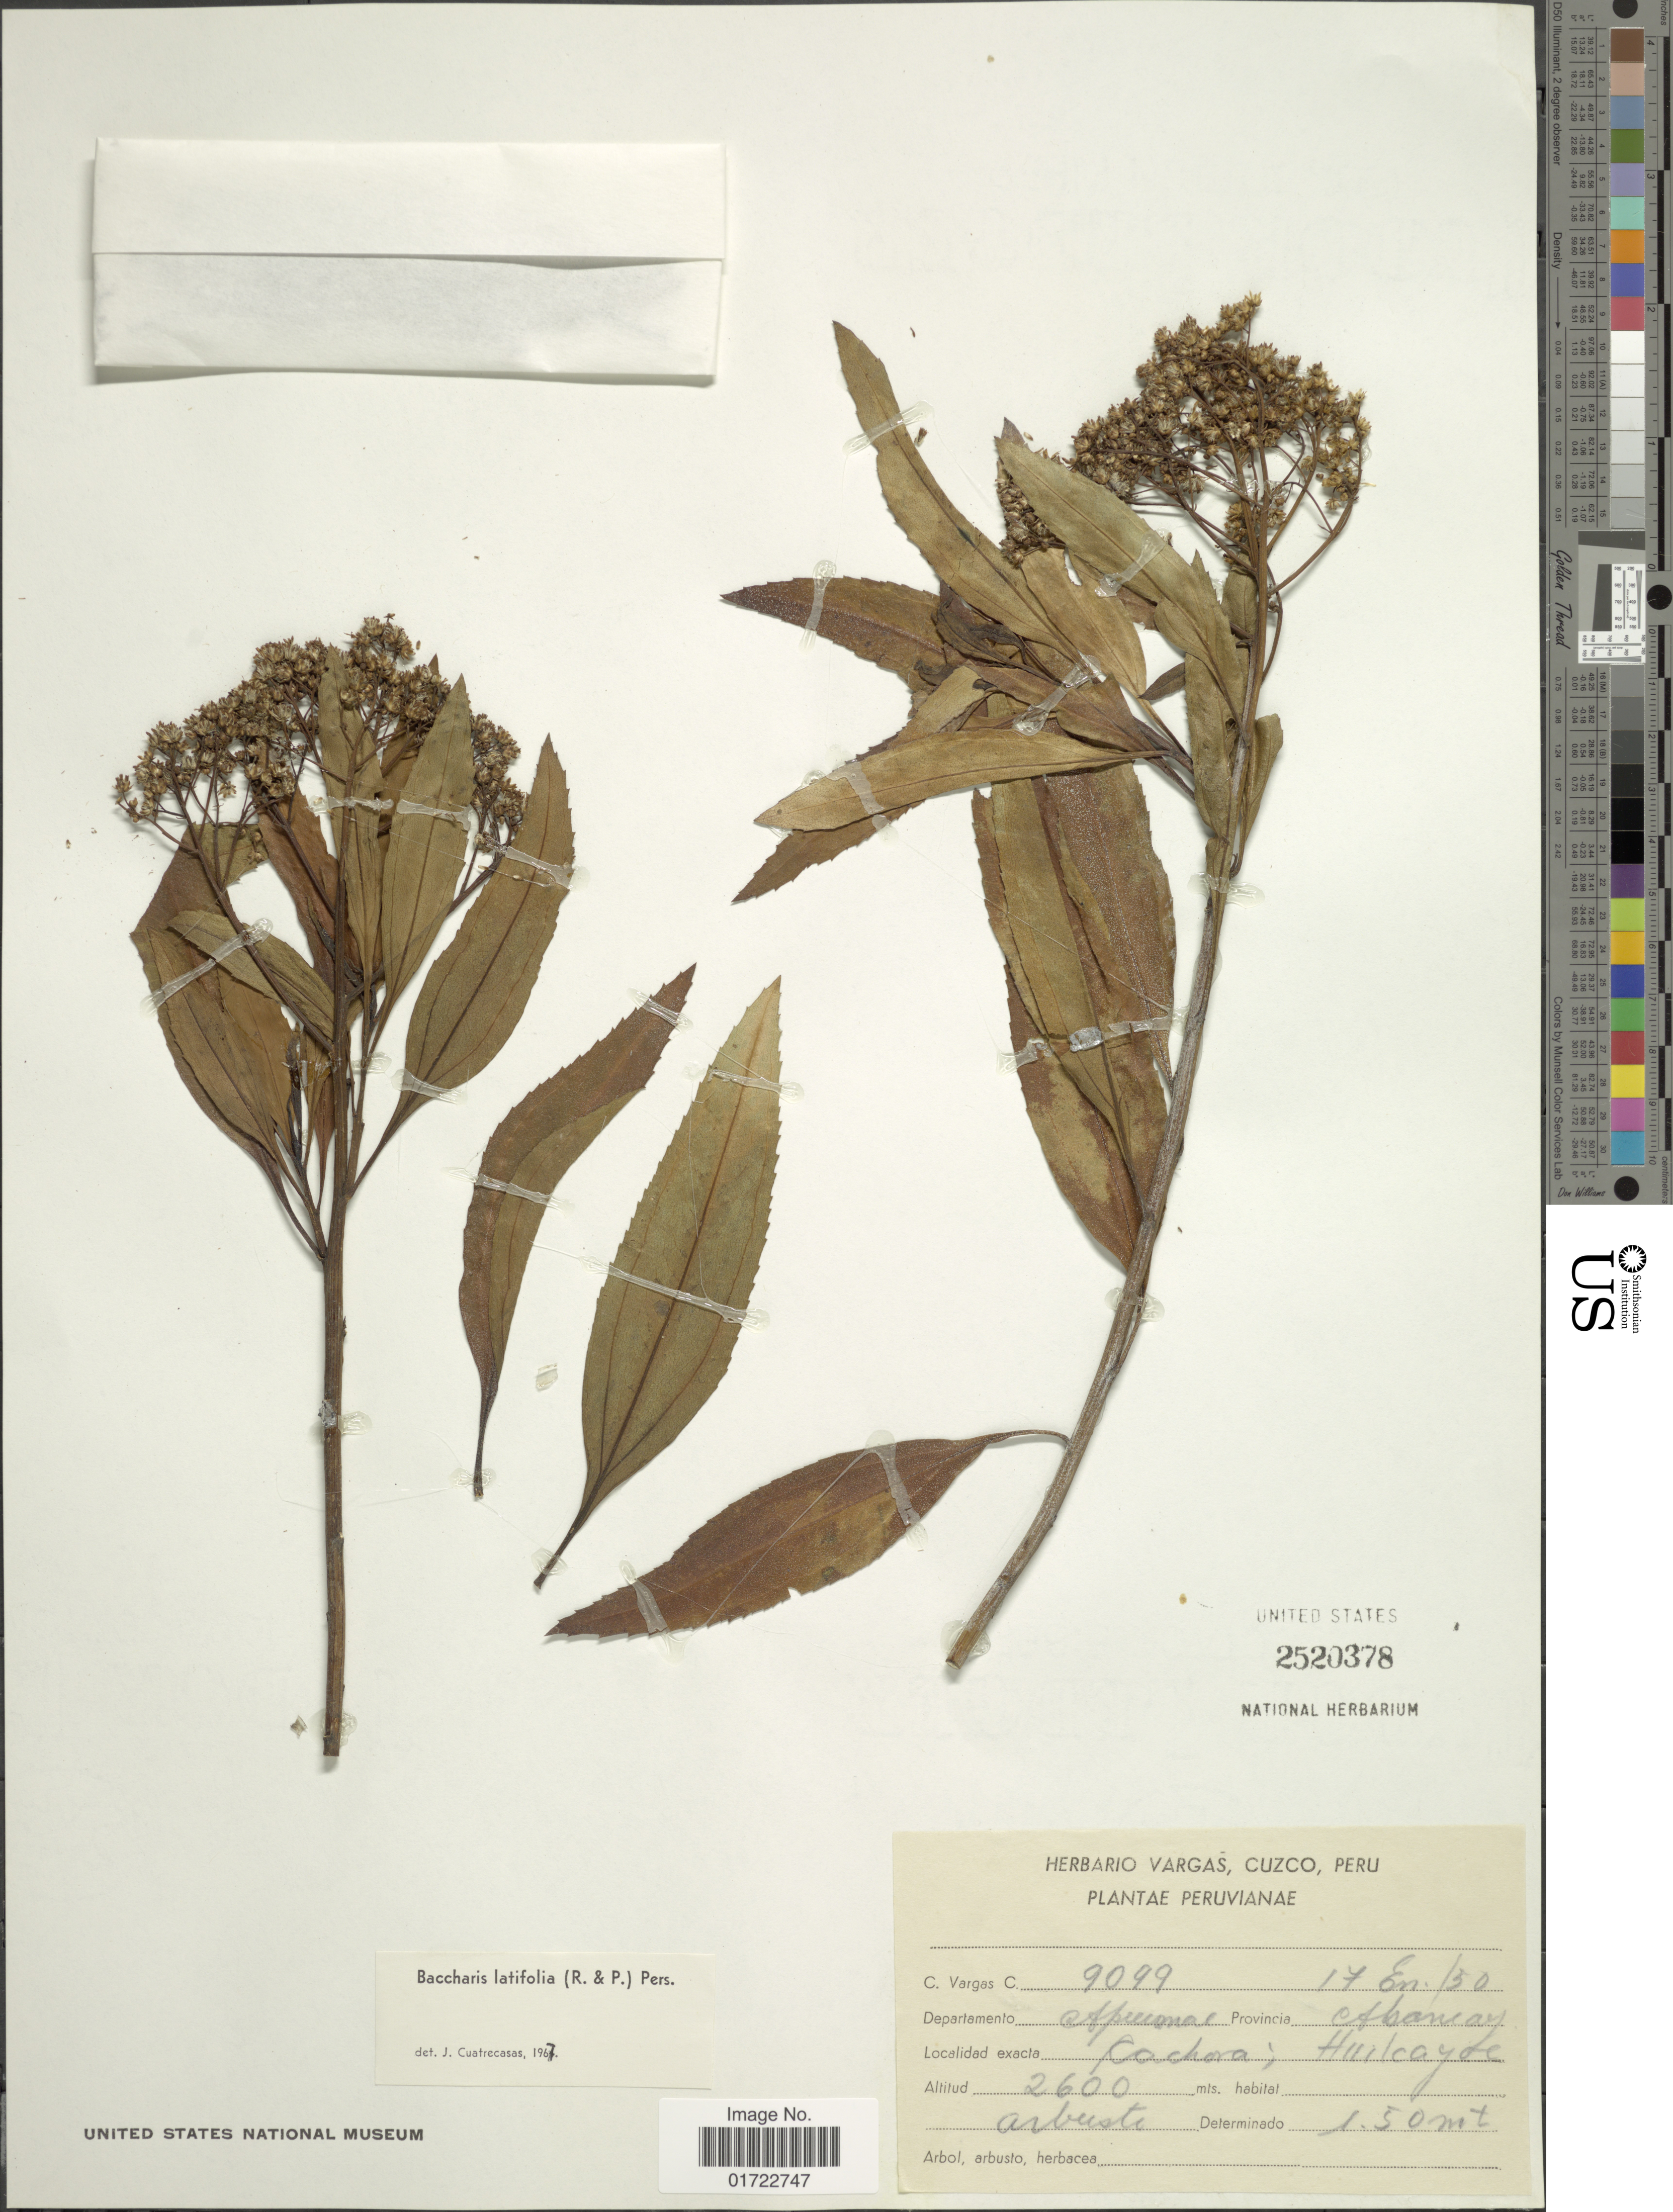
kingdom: Plantae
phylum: Tracheophyta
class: Magnoliopsida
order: Asterales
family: Asteraceae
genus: Baccharis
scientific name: Baccharis latifolia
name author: (Ruiz & Pav.) Pers.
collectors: C. Vargas Calderón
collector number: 9099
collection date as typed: Transcribed d/m/y: 17/1/50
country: Peru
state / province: Apurímac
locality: Departamento Apurimac, Provincia Abancay, Kachora; Huilcayoe.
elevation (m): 2600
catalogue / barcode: US 2520378